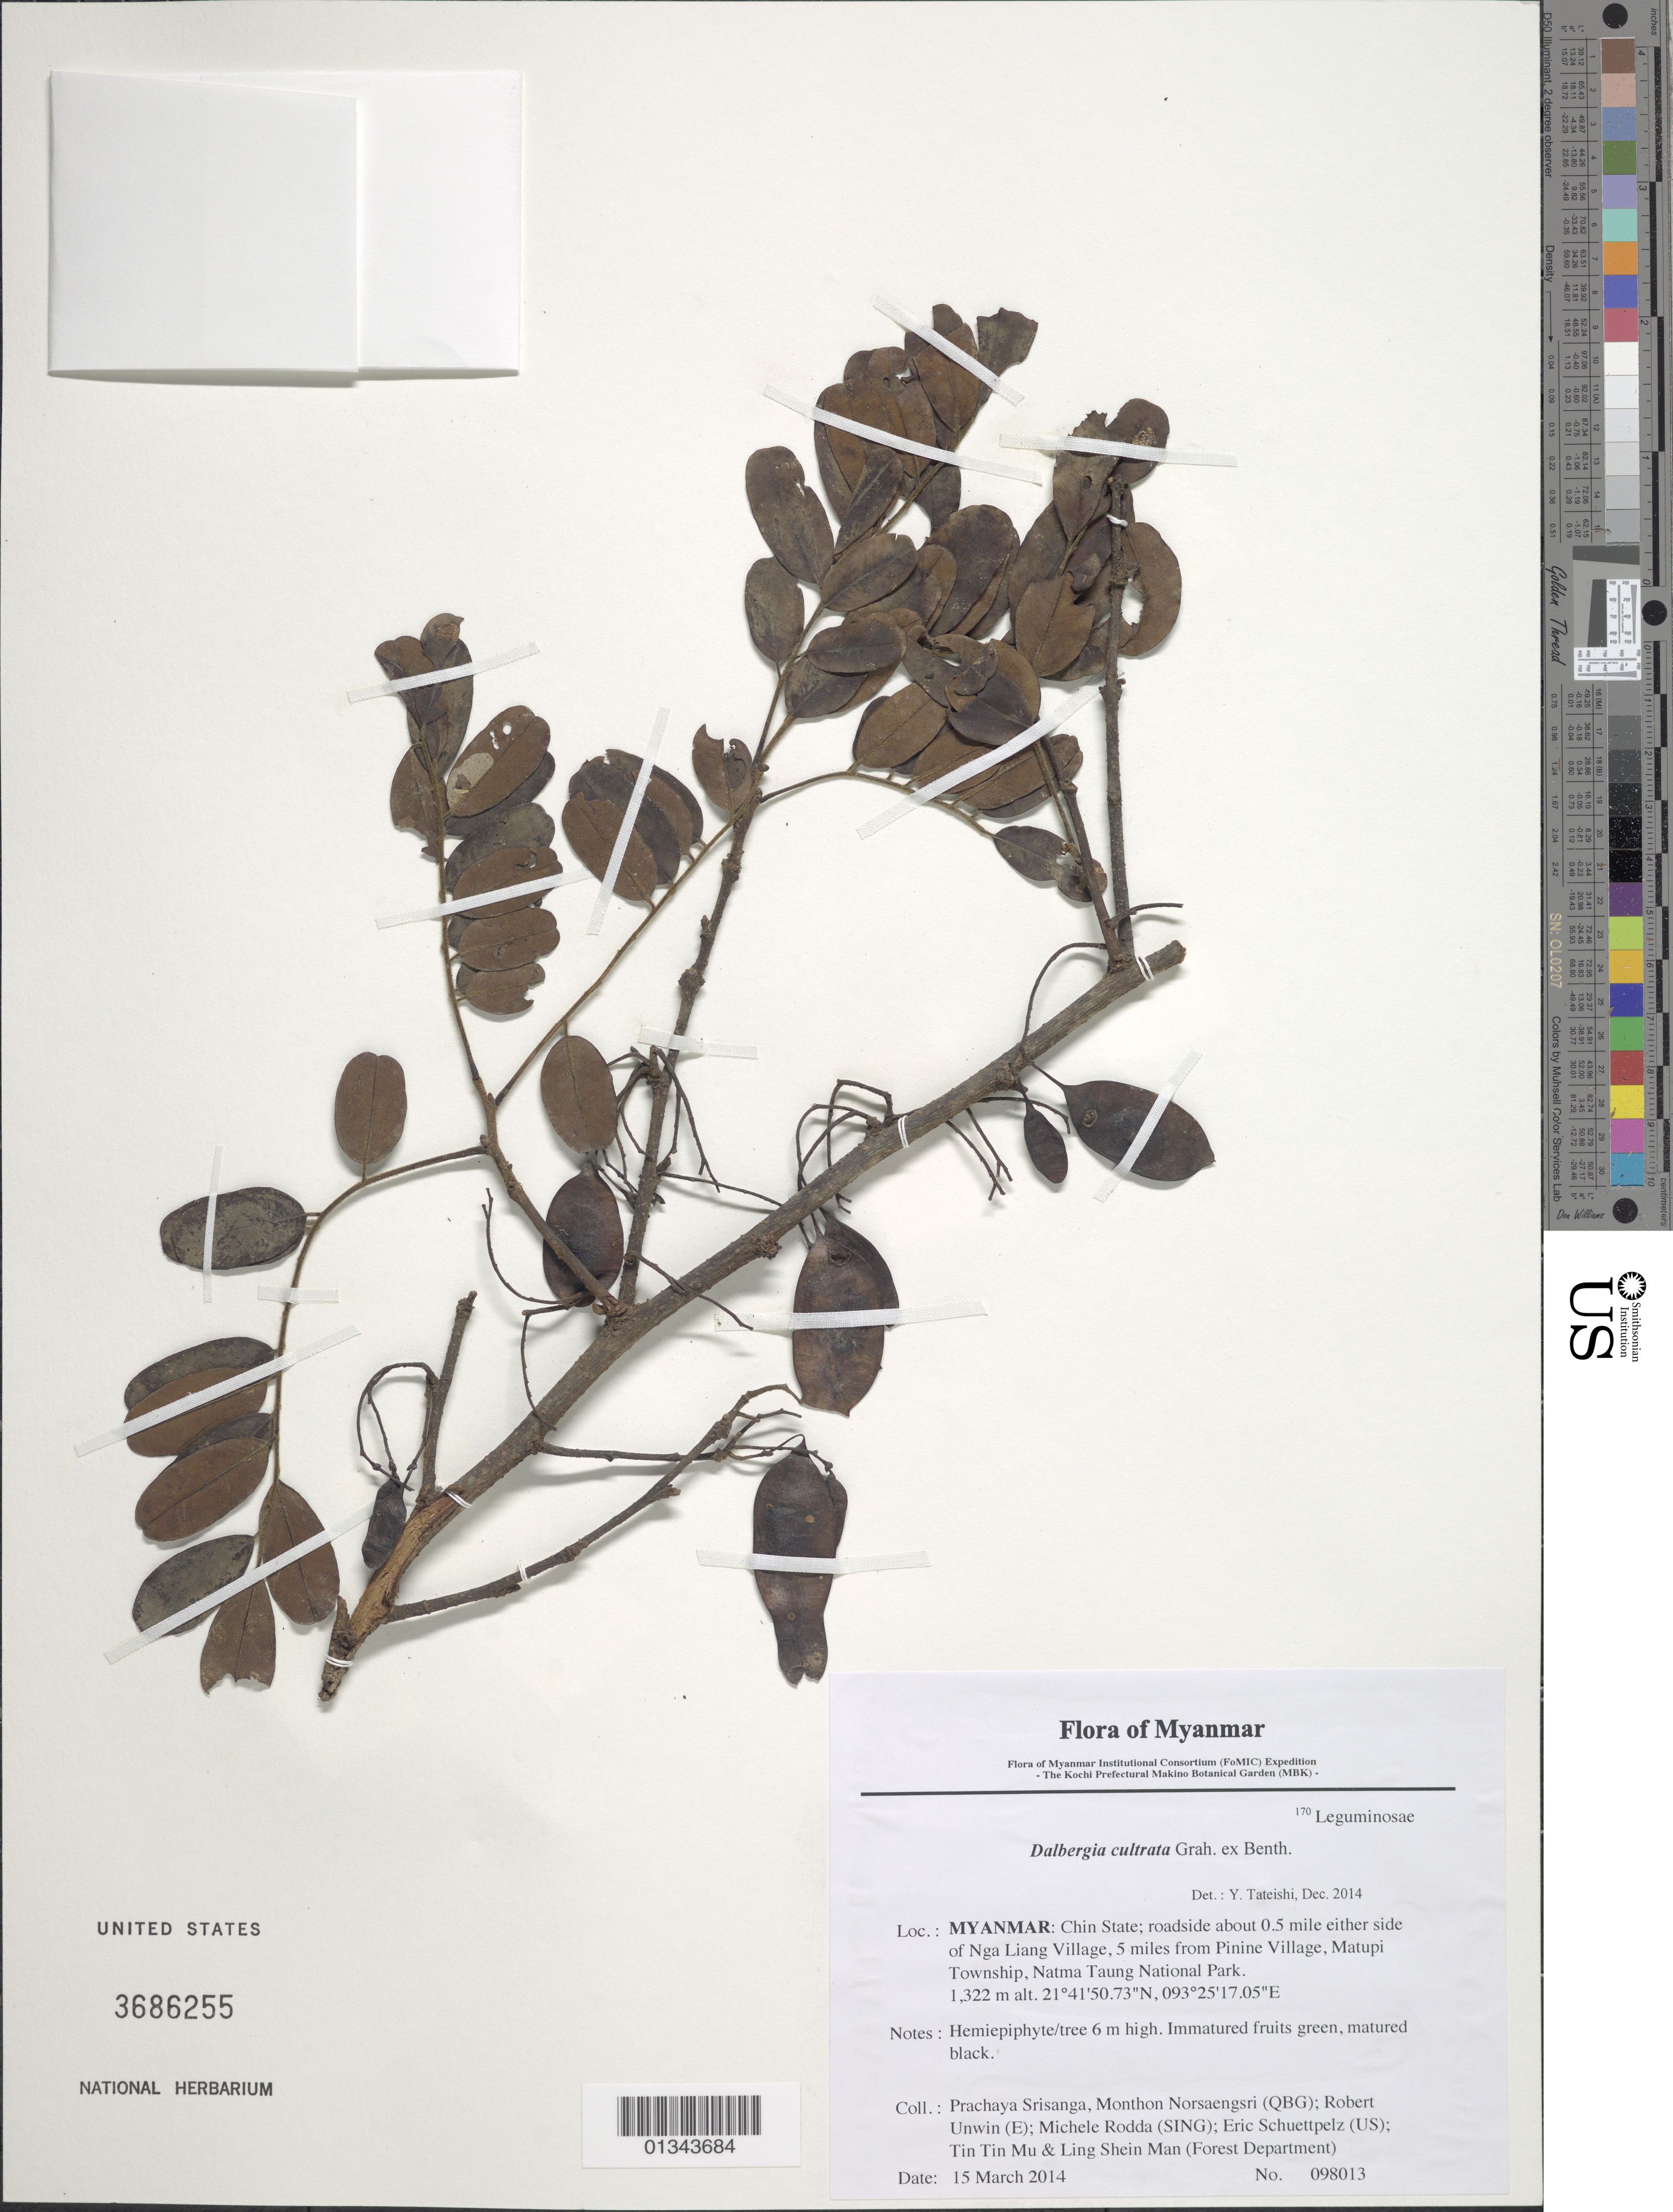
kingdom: Plantae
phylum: Tracheophyta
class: Magnoliopsida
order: Fabales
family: Fabaceae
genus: Dalbergia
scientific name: Dalbergia cultrata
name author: Graham ex Benth.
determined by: Baba, Y.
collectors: P. Srisanga, M. Norsaengsri, R. Unwin, M. Rodda, E. Schuettpelz, Tin Tin Mu & Ling Shein Man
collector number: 98013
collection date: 2014-03-15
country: Myanmar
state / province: Chin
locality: Roadside about 0.5 mile either side of Nga Liang Village, 5 miles from Pinine Village, Matupi Township, Natma Taung National Park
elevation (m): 1322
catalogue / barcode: US 3686255